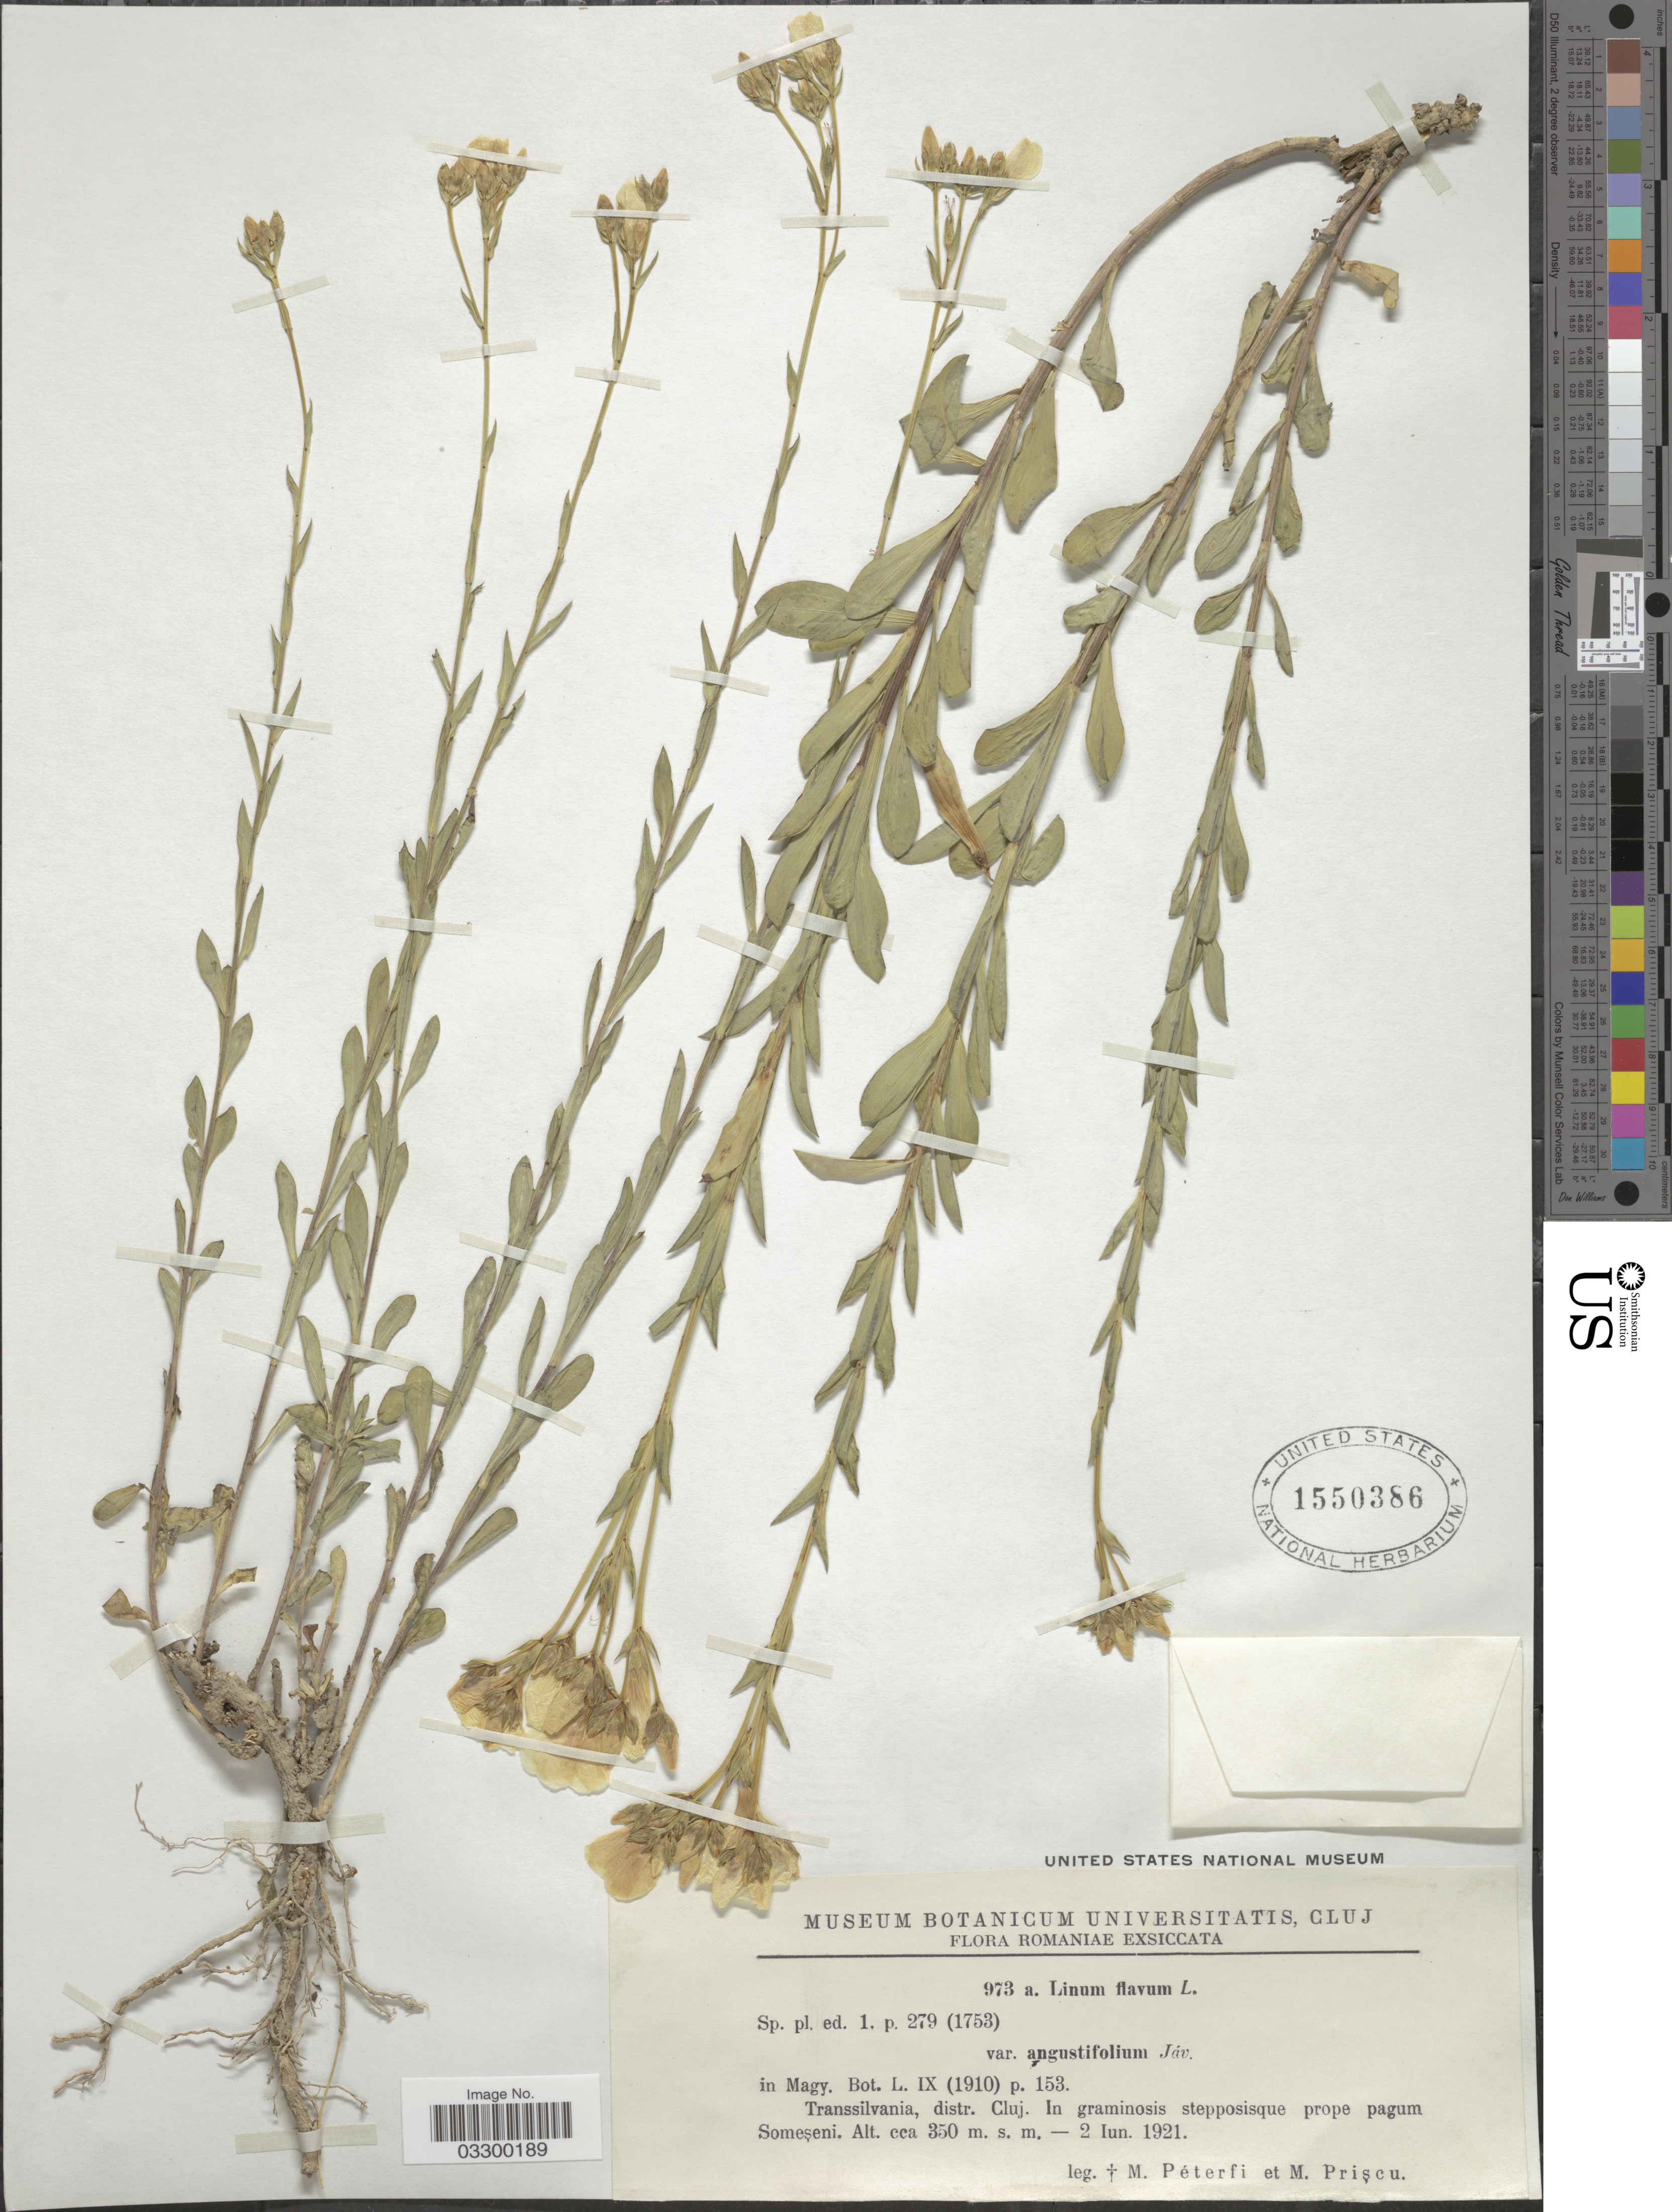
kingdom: Plantae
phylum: Tracheophyta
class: Magnoliopsida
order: Malpighiales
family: Linaceae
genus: Linum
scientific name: Linum flavum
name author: L.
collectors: M. Péterfi & M. Priscu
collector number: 973 a.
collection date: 1921-06-02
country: Romania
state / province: Cluj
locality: Transsilvania, distr. Cluj. In graminosis stepposisque prope pagum Someşeni.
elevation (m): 350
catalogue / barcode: US 1550386